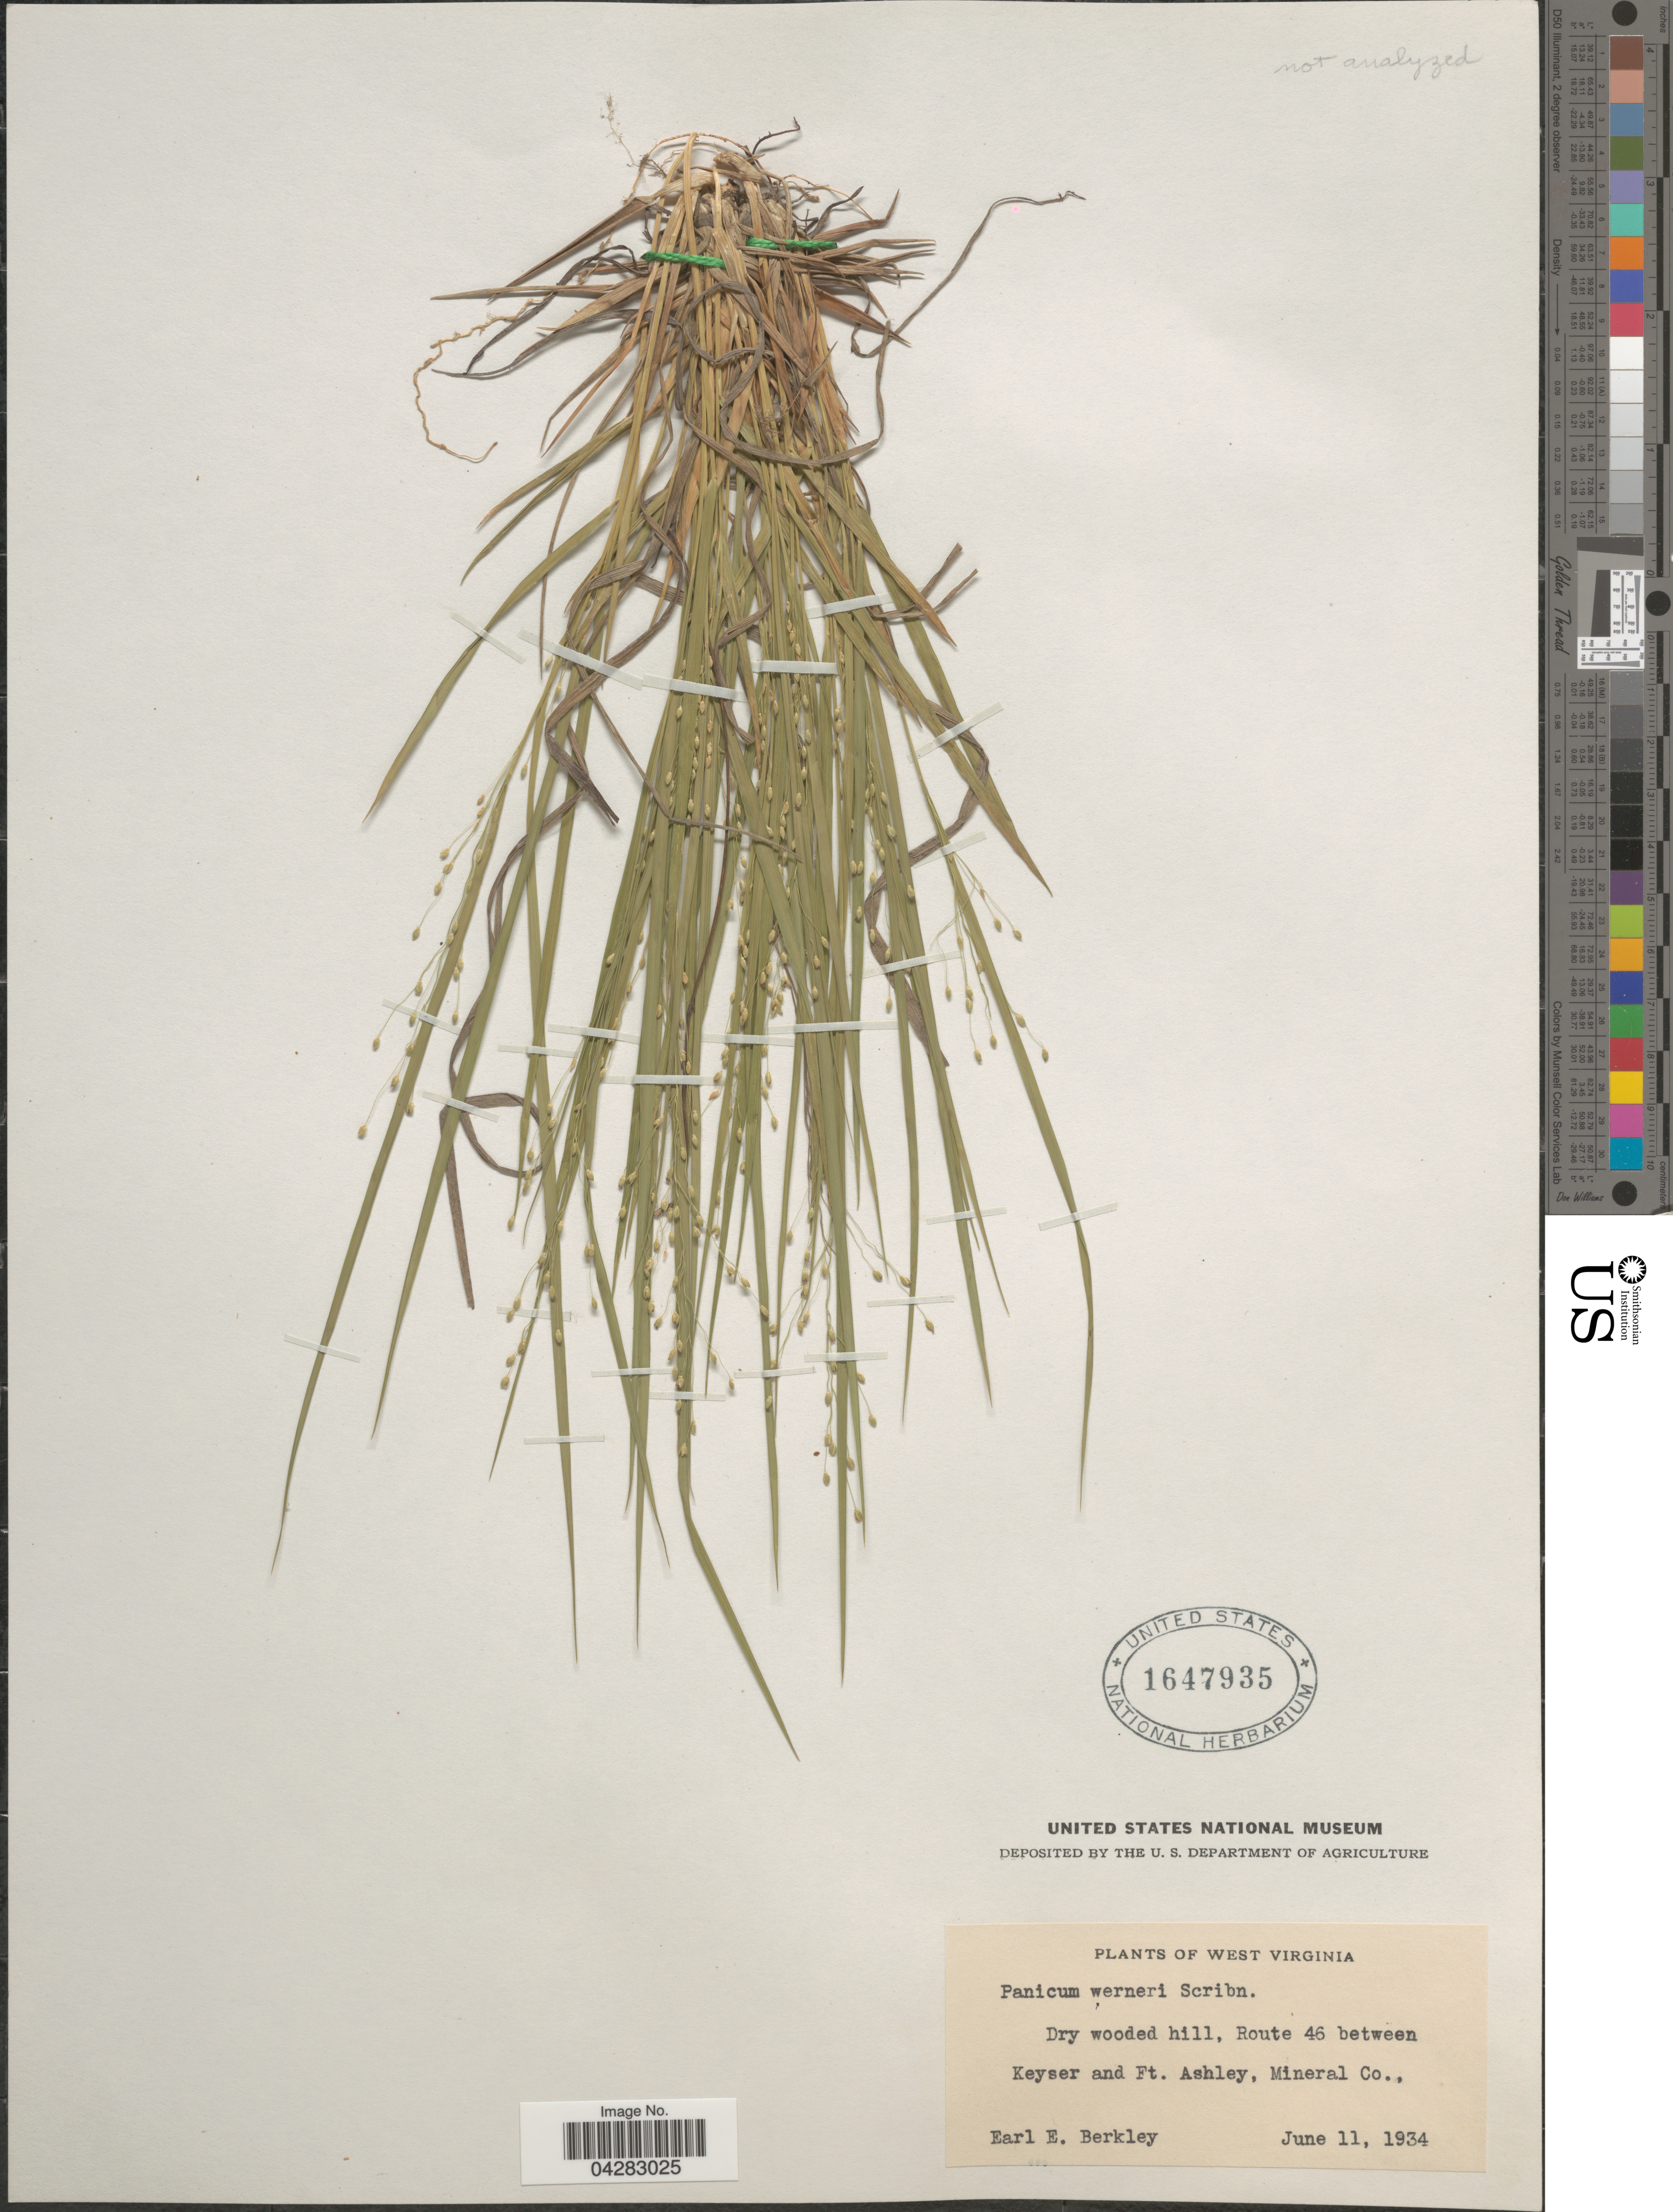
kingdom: Plantae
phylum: Tracheophyta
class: Liliopsida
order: Poales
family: Poaceae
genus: Dichanthelium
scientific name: Dichanthelium linearifolium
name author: (Scribn.) Gould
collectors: E. Berkley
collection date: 1934-06-11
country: United States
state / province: West Virginia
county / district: Mineral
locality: Dry wooded hill, Route 46 between Keyser and Ft. Ashley, Mineral Co.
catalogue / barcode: US 1647935